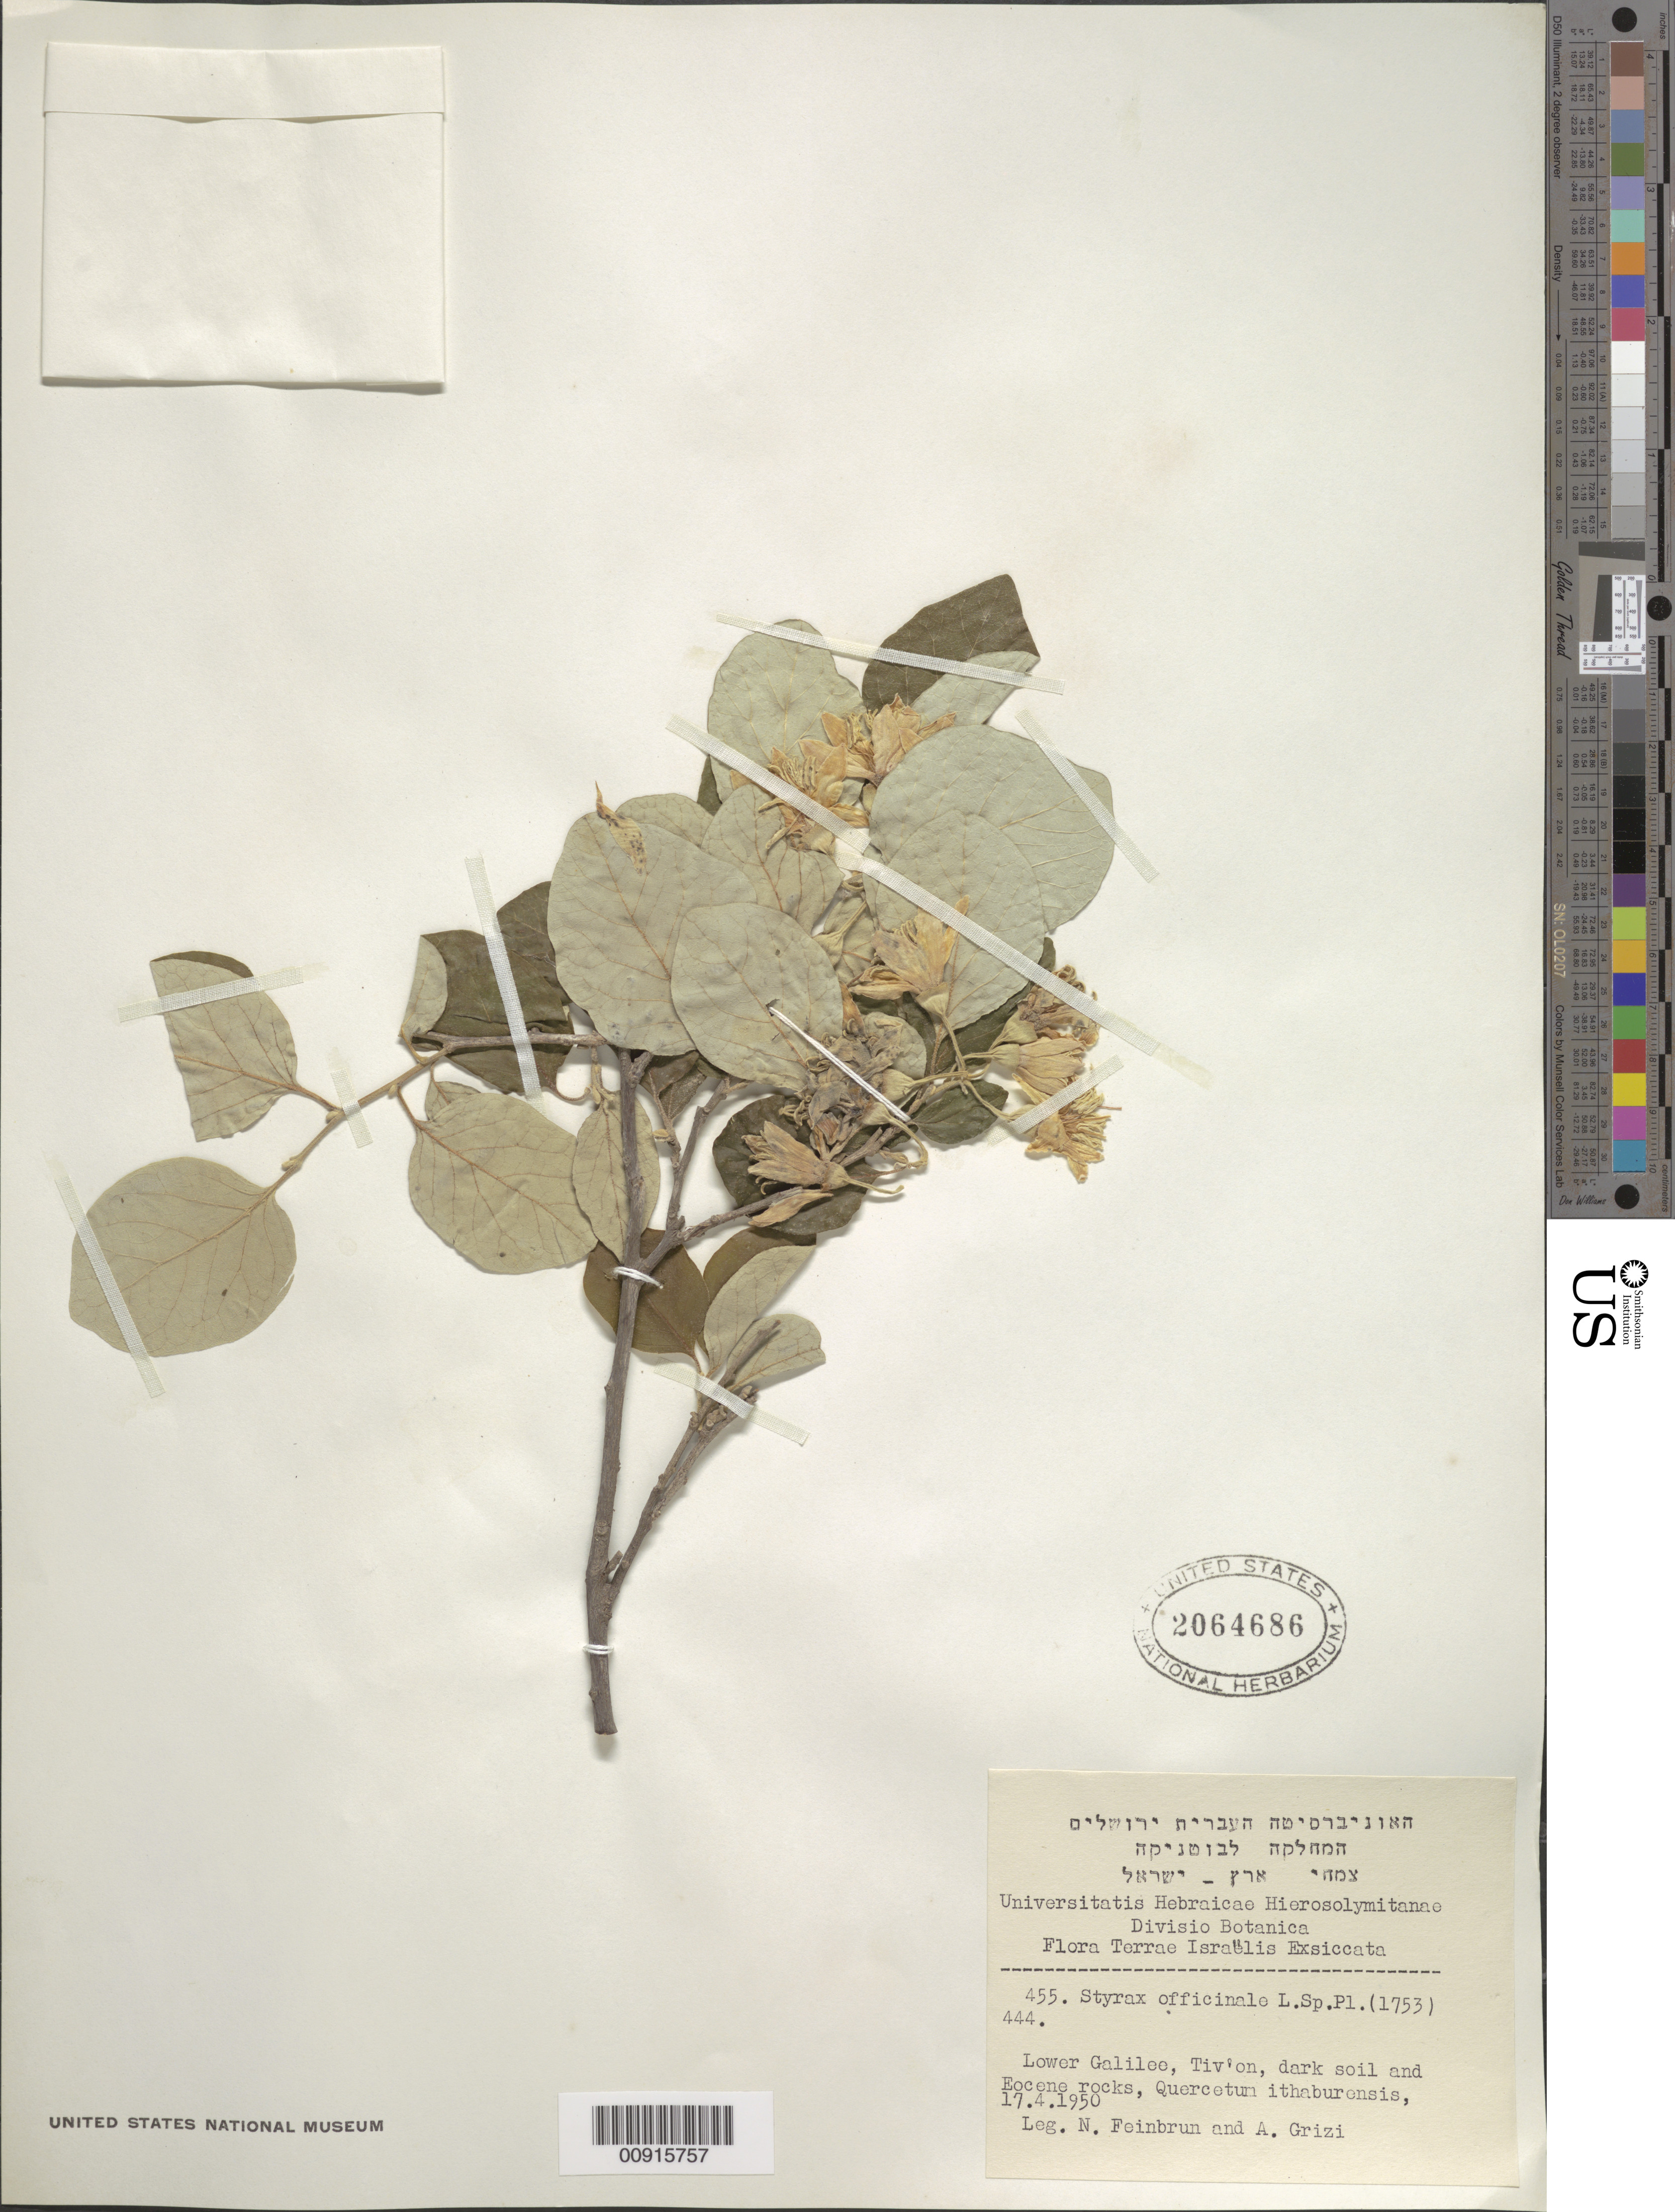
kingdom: Plantae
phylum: Tracheophyta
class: Magnoliopsida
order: Ericales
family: Styracaceae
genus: Styrax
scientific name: Styrax officinalis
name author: L.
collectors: N. Feinbrun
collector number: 455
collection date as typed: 17 Apr 1950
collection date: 1950-04-17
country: Israel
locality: Lower Galilee, Tiv'on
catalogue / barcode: US 2065686